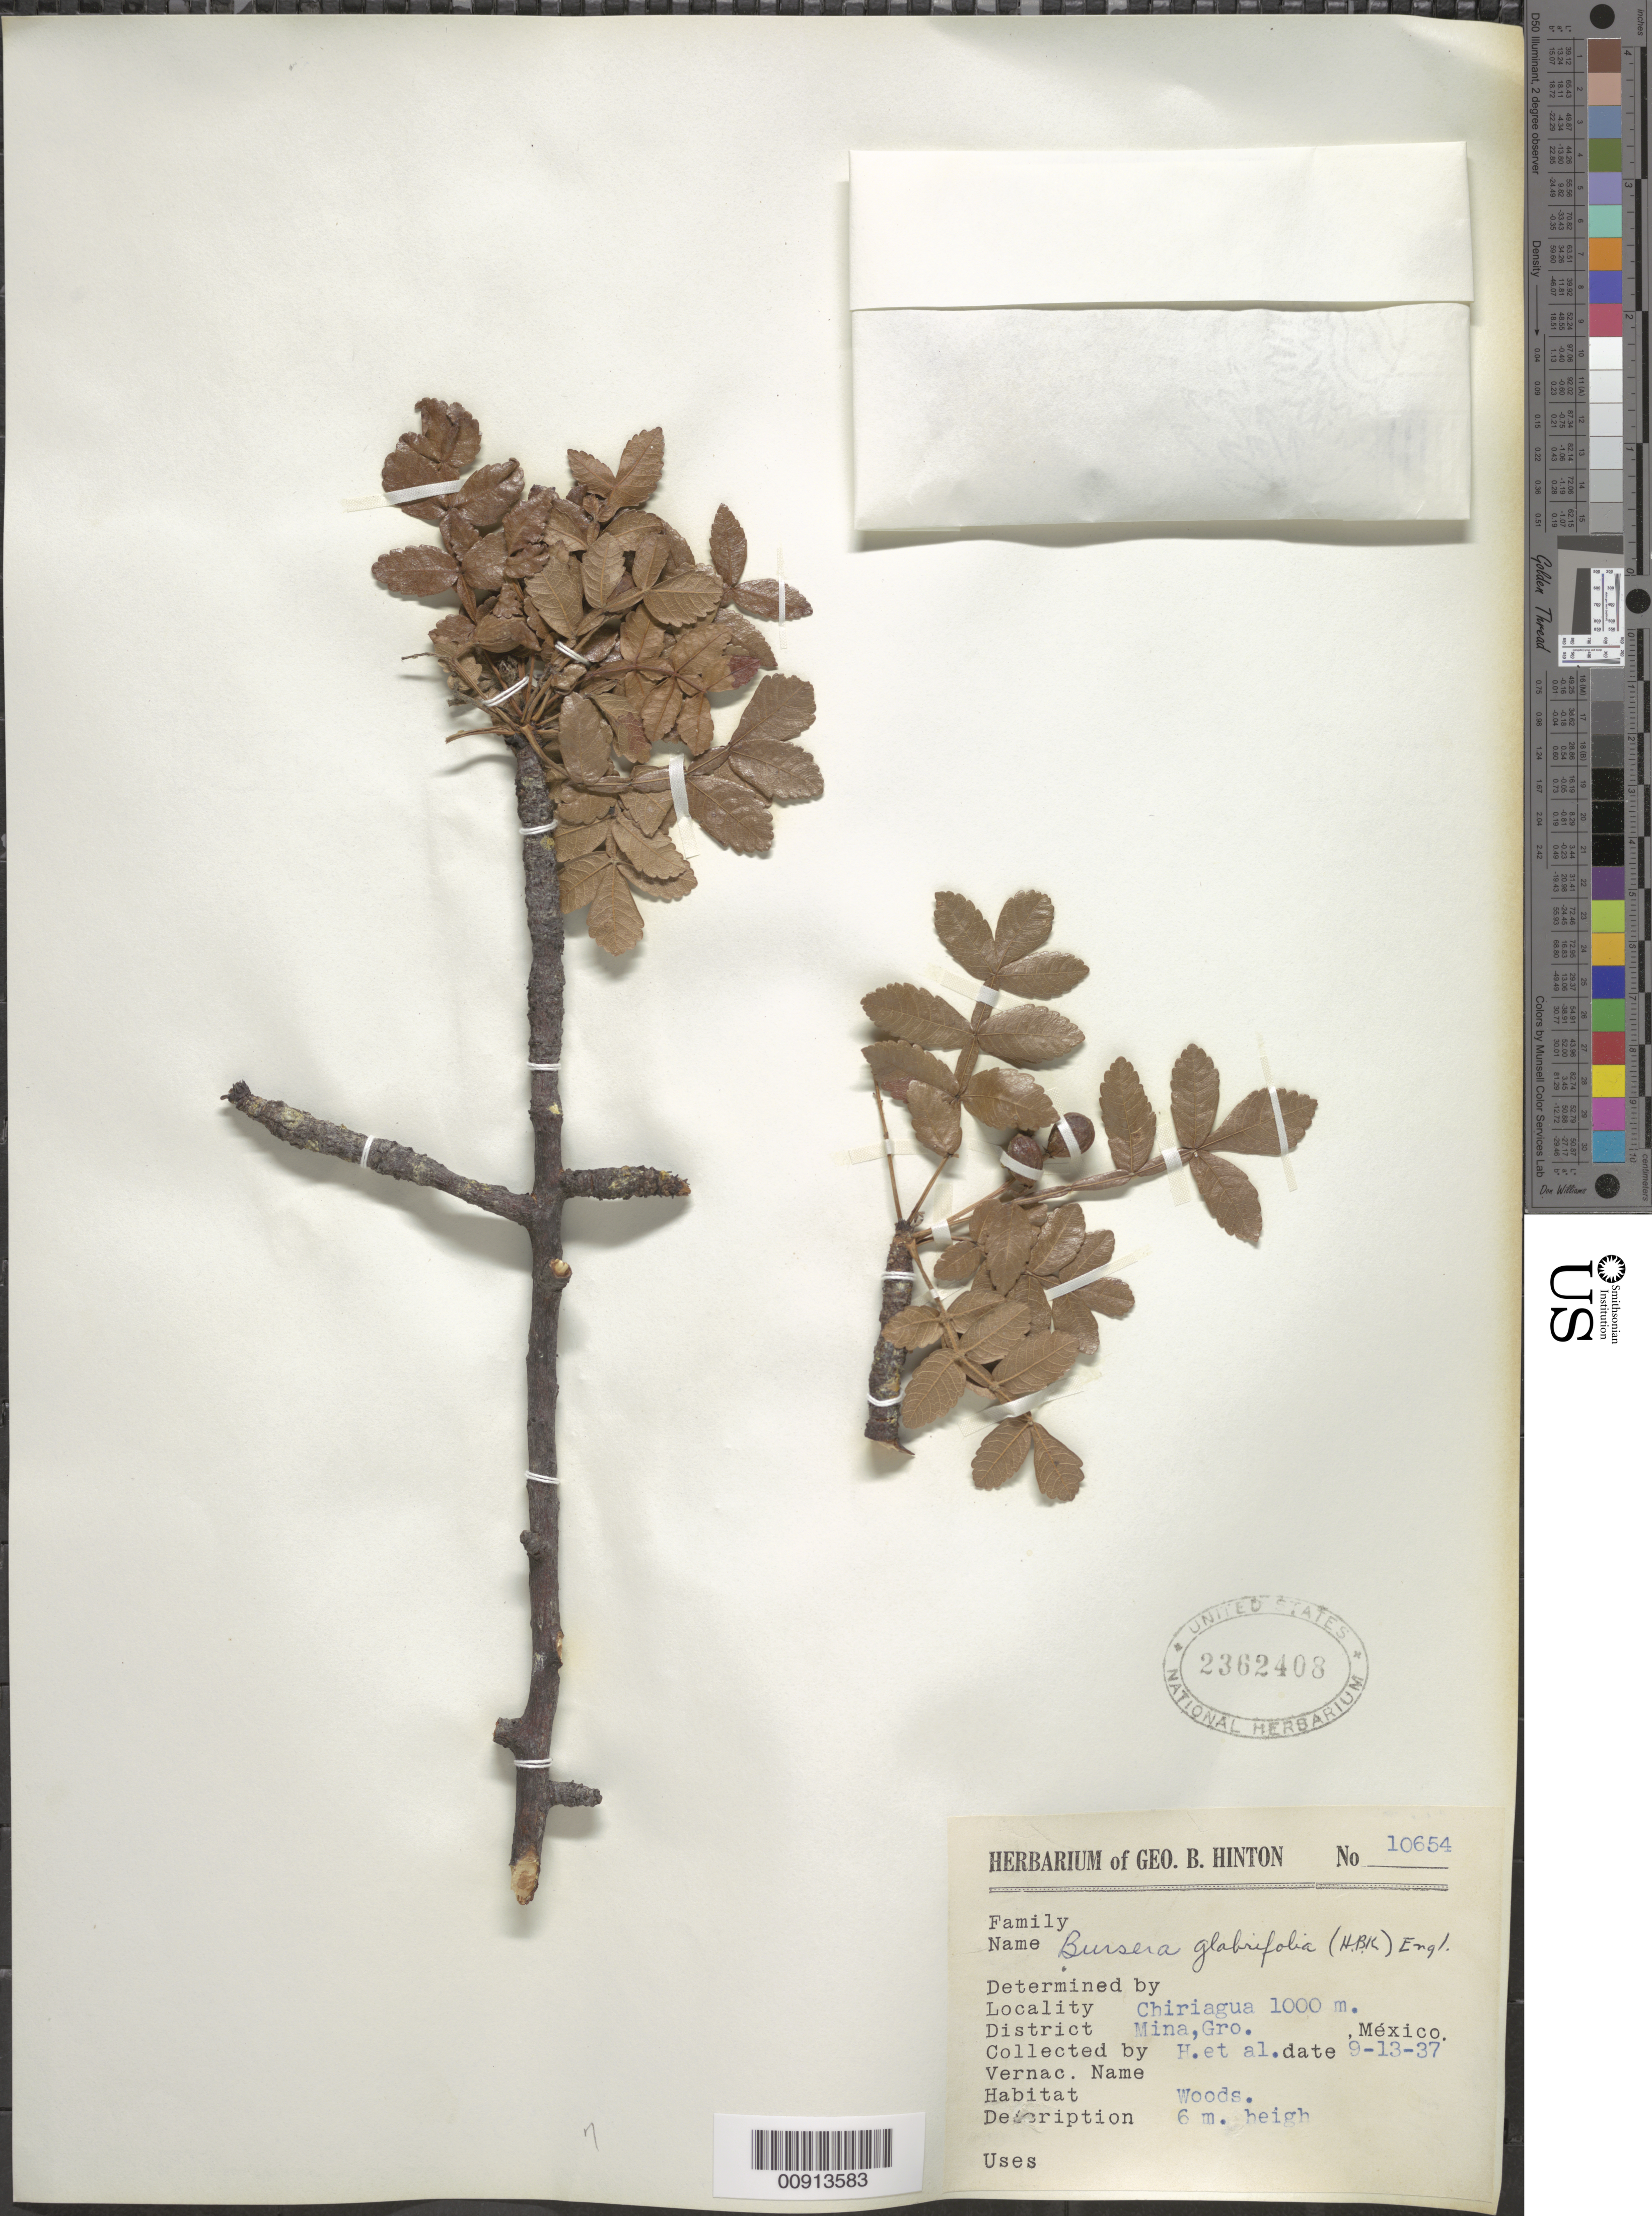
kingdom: Plantae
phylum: Tracheophyta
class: Magnoliopsida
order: Sapindales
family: Burseraceae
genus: Bursera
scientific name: Bursera glabrifolia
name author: (Kunth) Engl.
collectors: G. B. Hinton & et al.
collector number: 10654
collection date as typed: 13 Sep 1937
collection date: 1937-09-13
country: Mexico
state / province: Guerrero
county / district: Mina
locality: Chiriagua, District Mina, Guerrero.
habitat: Woods.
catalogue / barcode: US 2362408